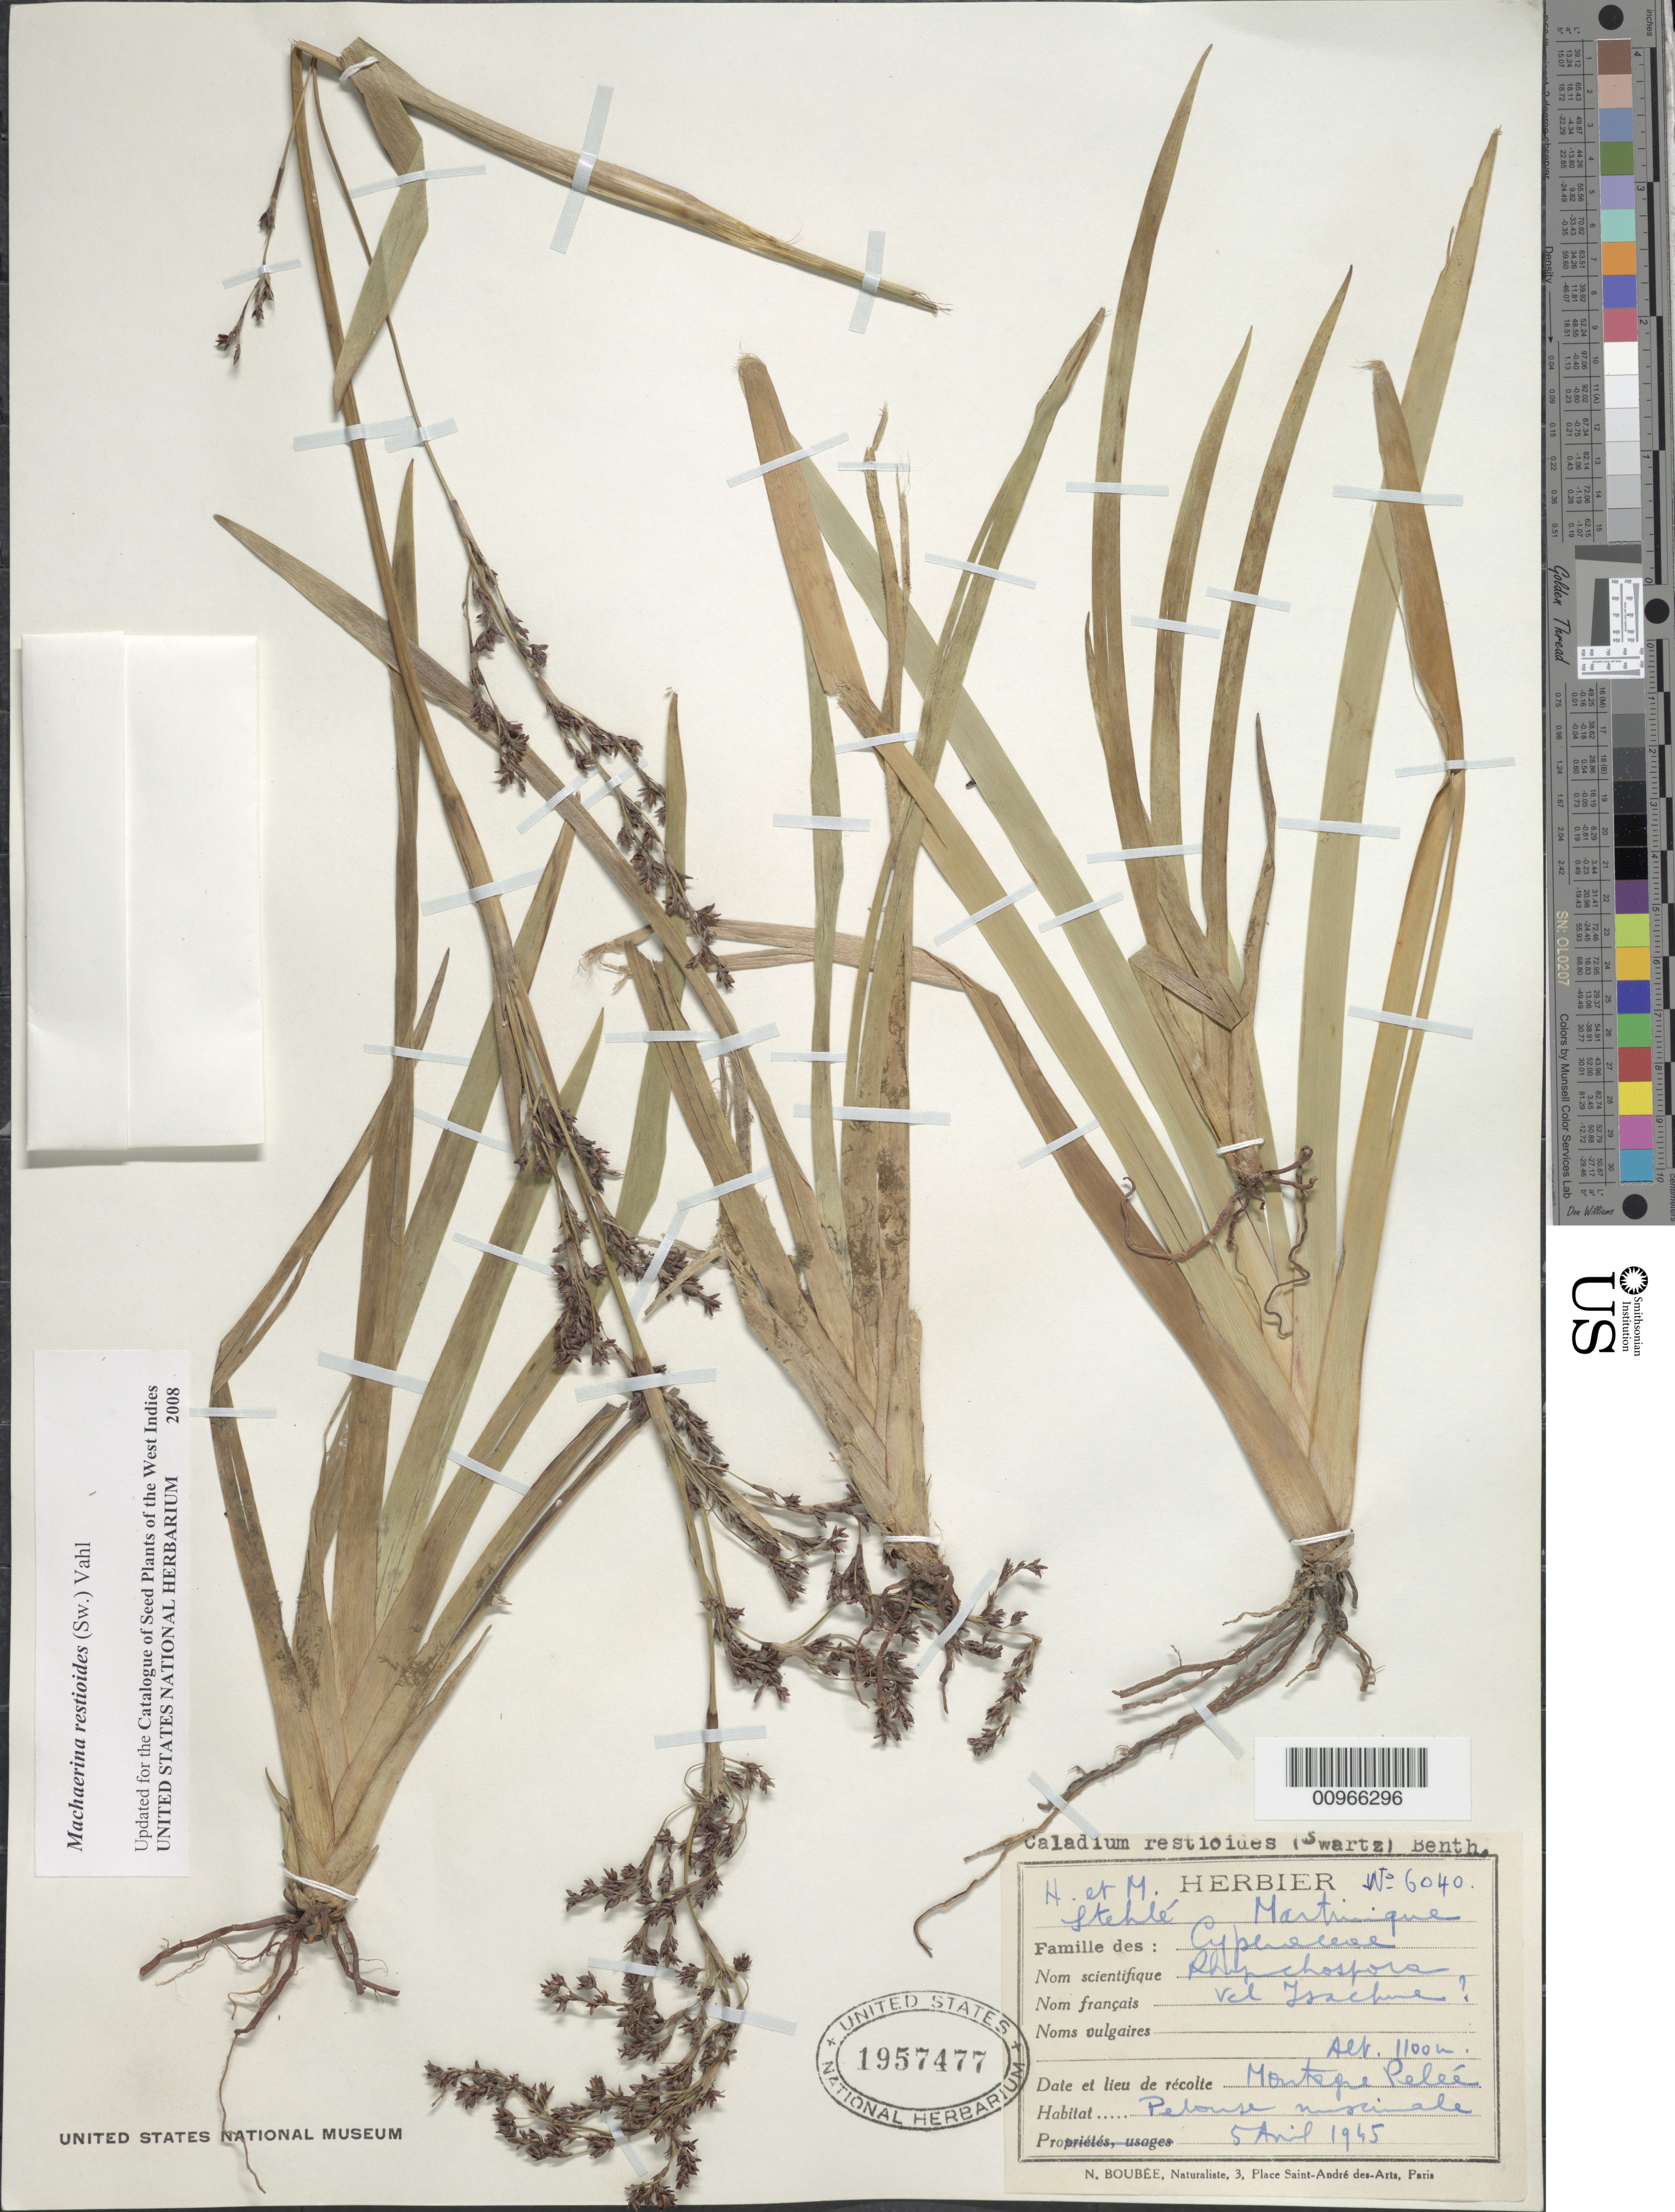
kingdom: Plantae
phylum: Tracheophyta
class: Liliopsida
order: Poales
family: Cyperaceae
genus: Machaerina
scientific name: Machaerina restioides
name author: (Sw.) Vahl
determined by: Strong, M. T., (US), Smithsonian Institution - National Museum of Natural History (UNITED STATES)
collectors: H. Stehlé & M. Stehlé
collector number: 6040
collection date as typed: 05 Apr 1945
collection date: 1945-04-05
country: Martinique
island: Martinique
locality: Montagne Peleé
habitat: Pelouses "….."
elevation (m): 1100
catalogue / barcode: US 1957477